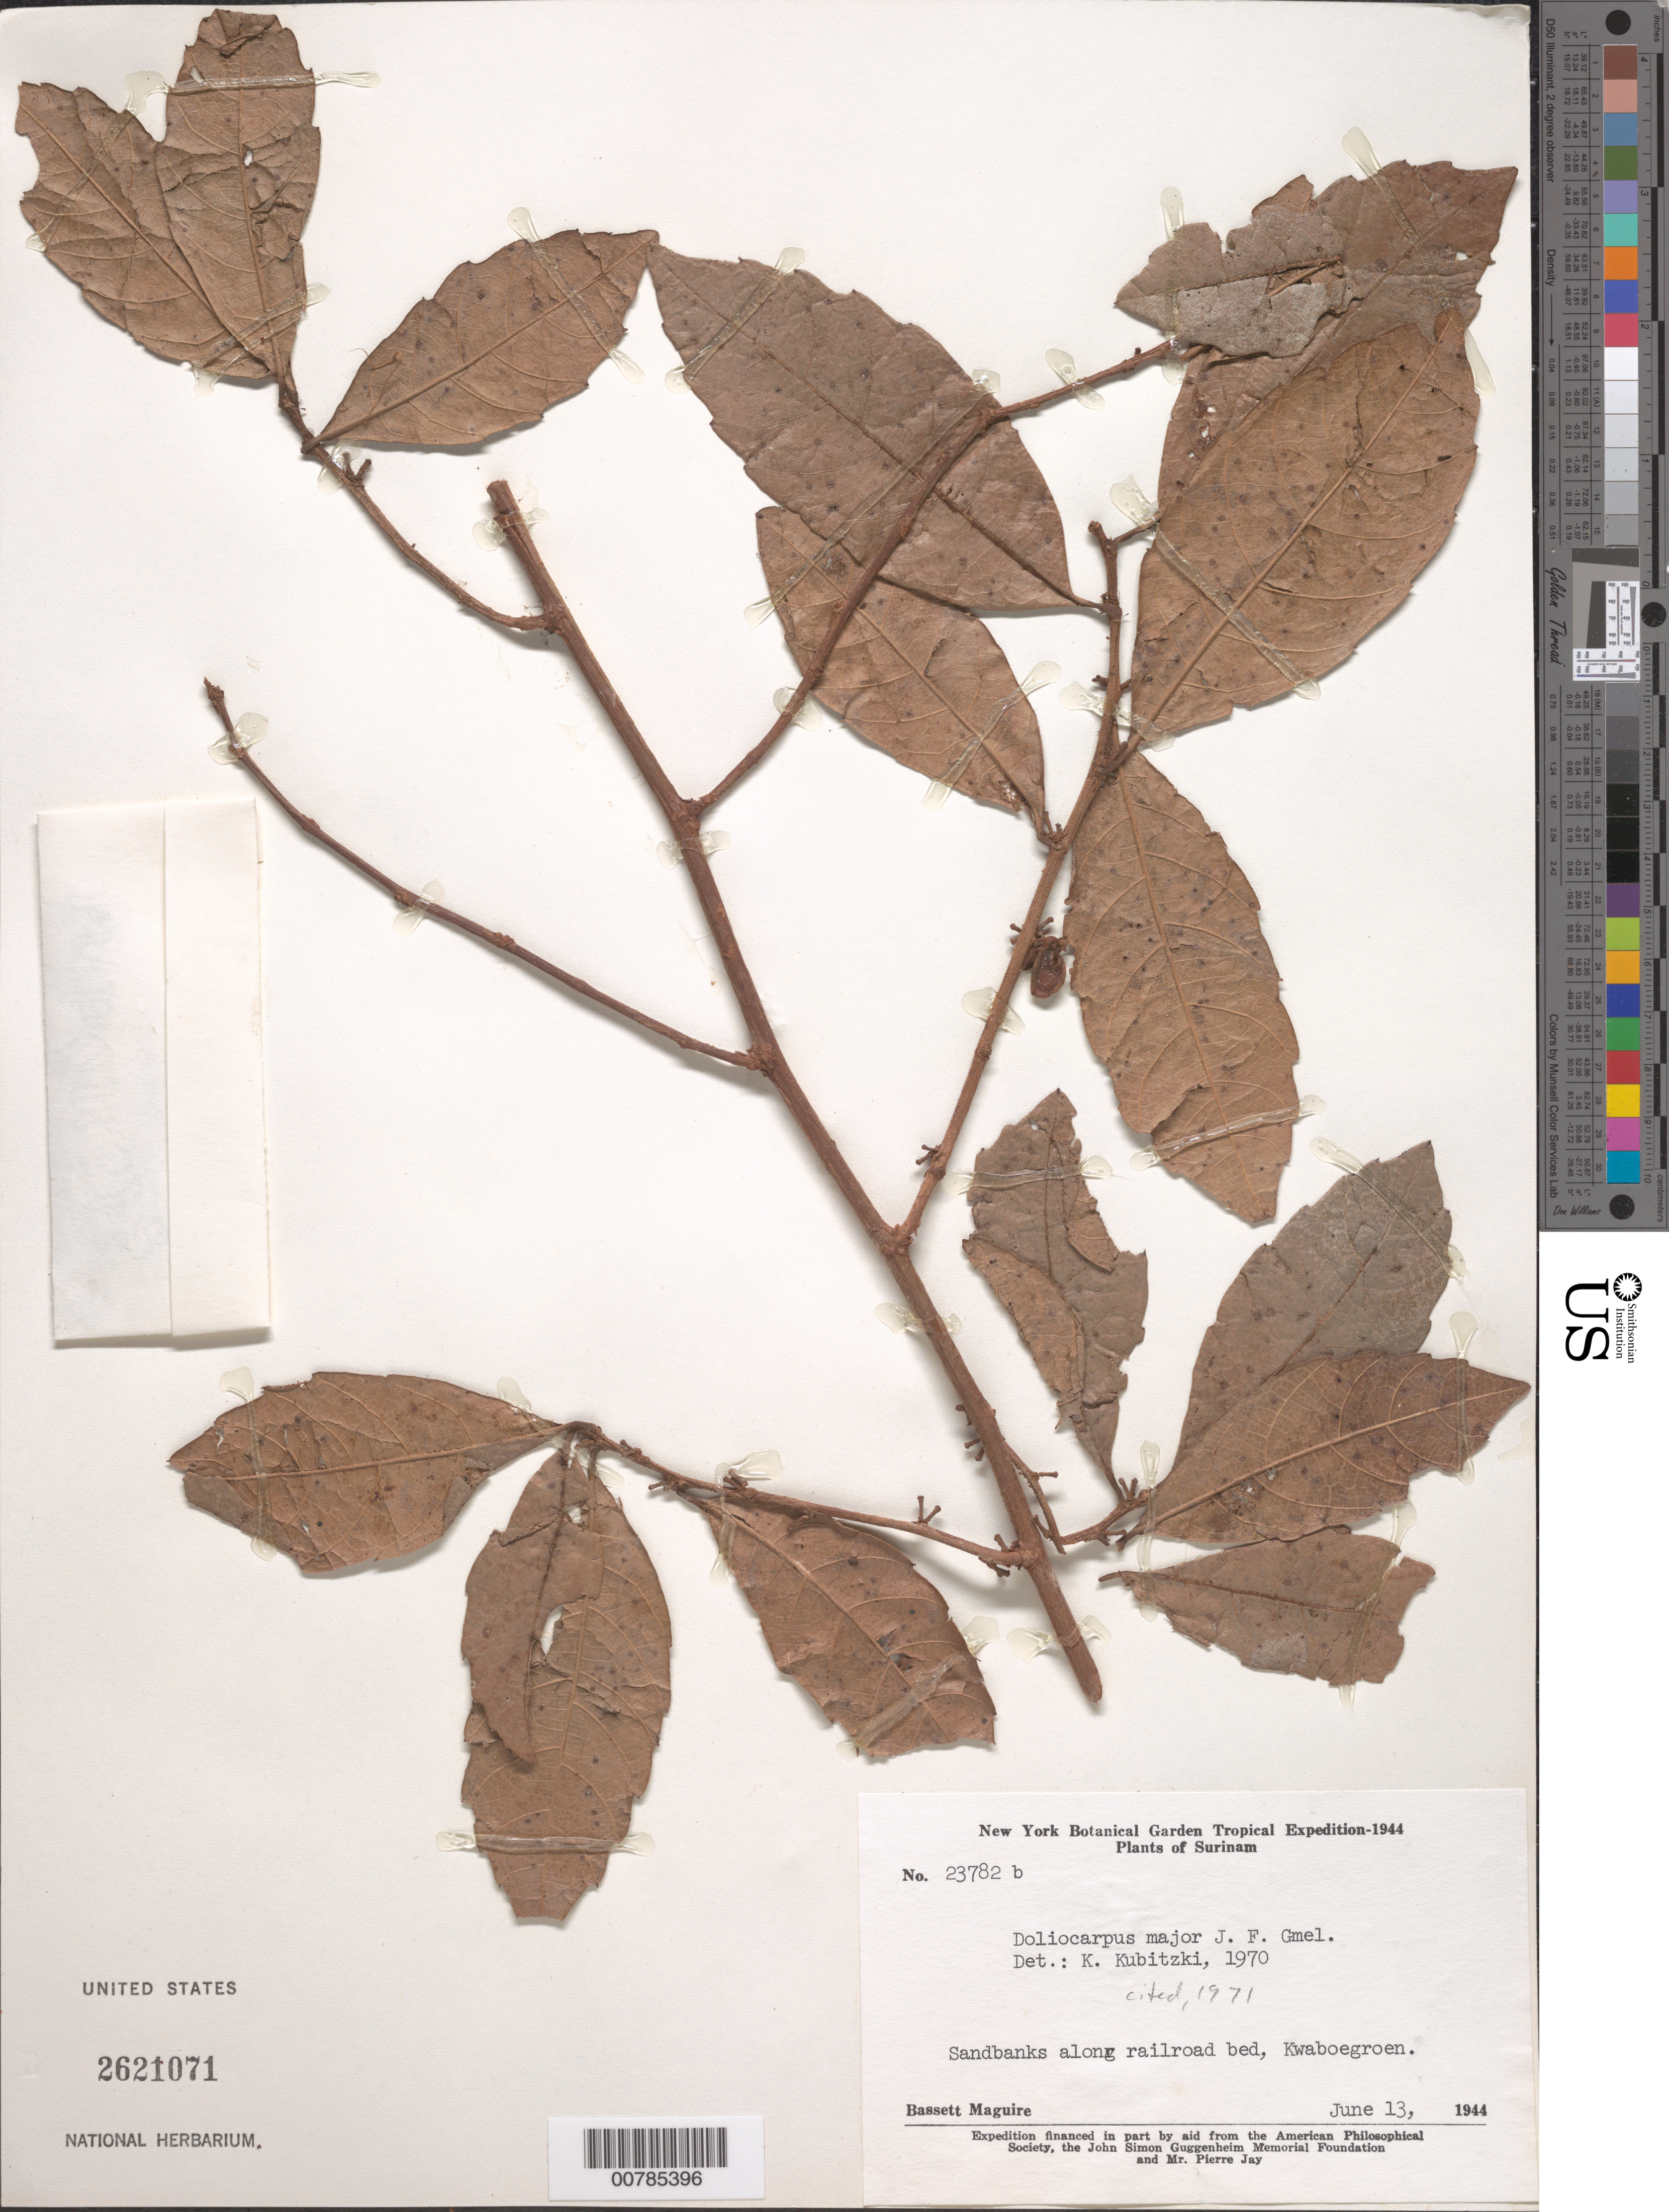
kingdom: Plantae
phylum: Tracheophyta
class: Magnoliopsida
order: Dilleniales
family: Dilleniaceae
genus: Doliocarpus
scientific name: Doliocarpus major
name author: J.F. Gmel.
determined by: Kubitzki, Klaus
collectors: B. Maguire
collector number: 23782 b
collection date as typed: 13-Jun-44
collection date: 1944-06-13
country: Suriname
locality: Saramacca River, Kwakoegron vic.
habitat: Sandbanks along railroad bed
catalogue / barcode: US 2621071